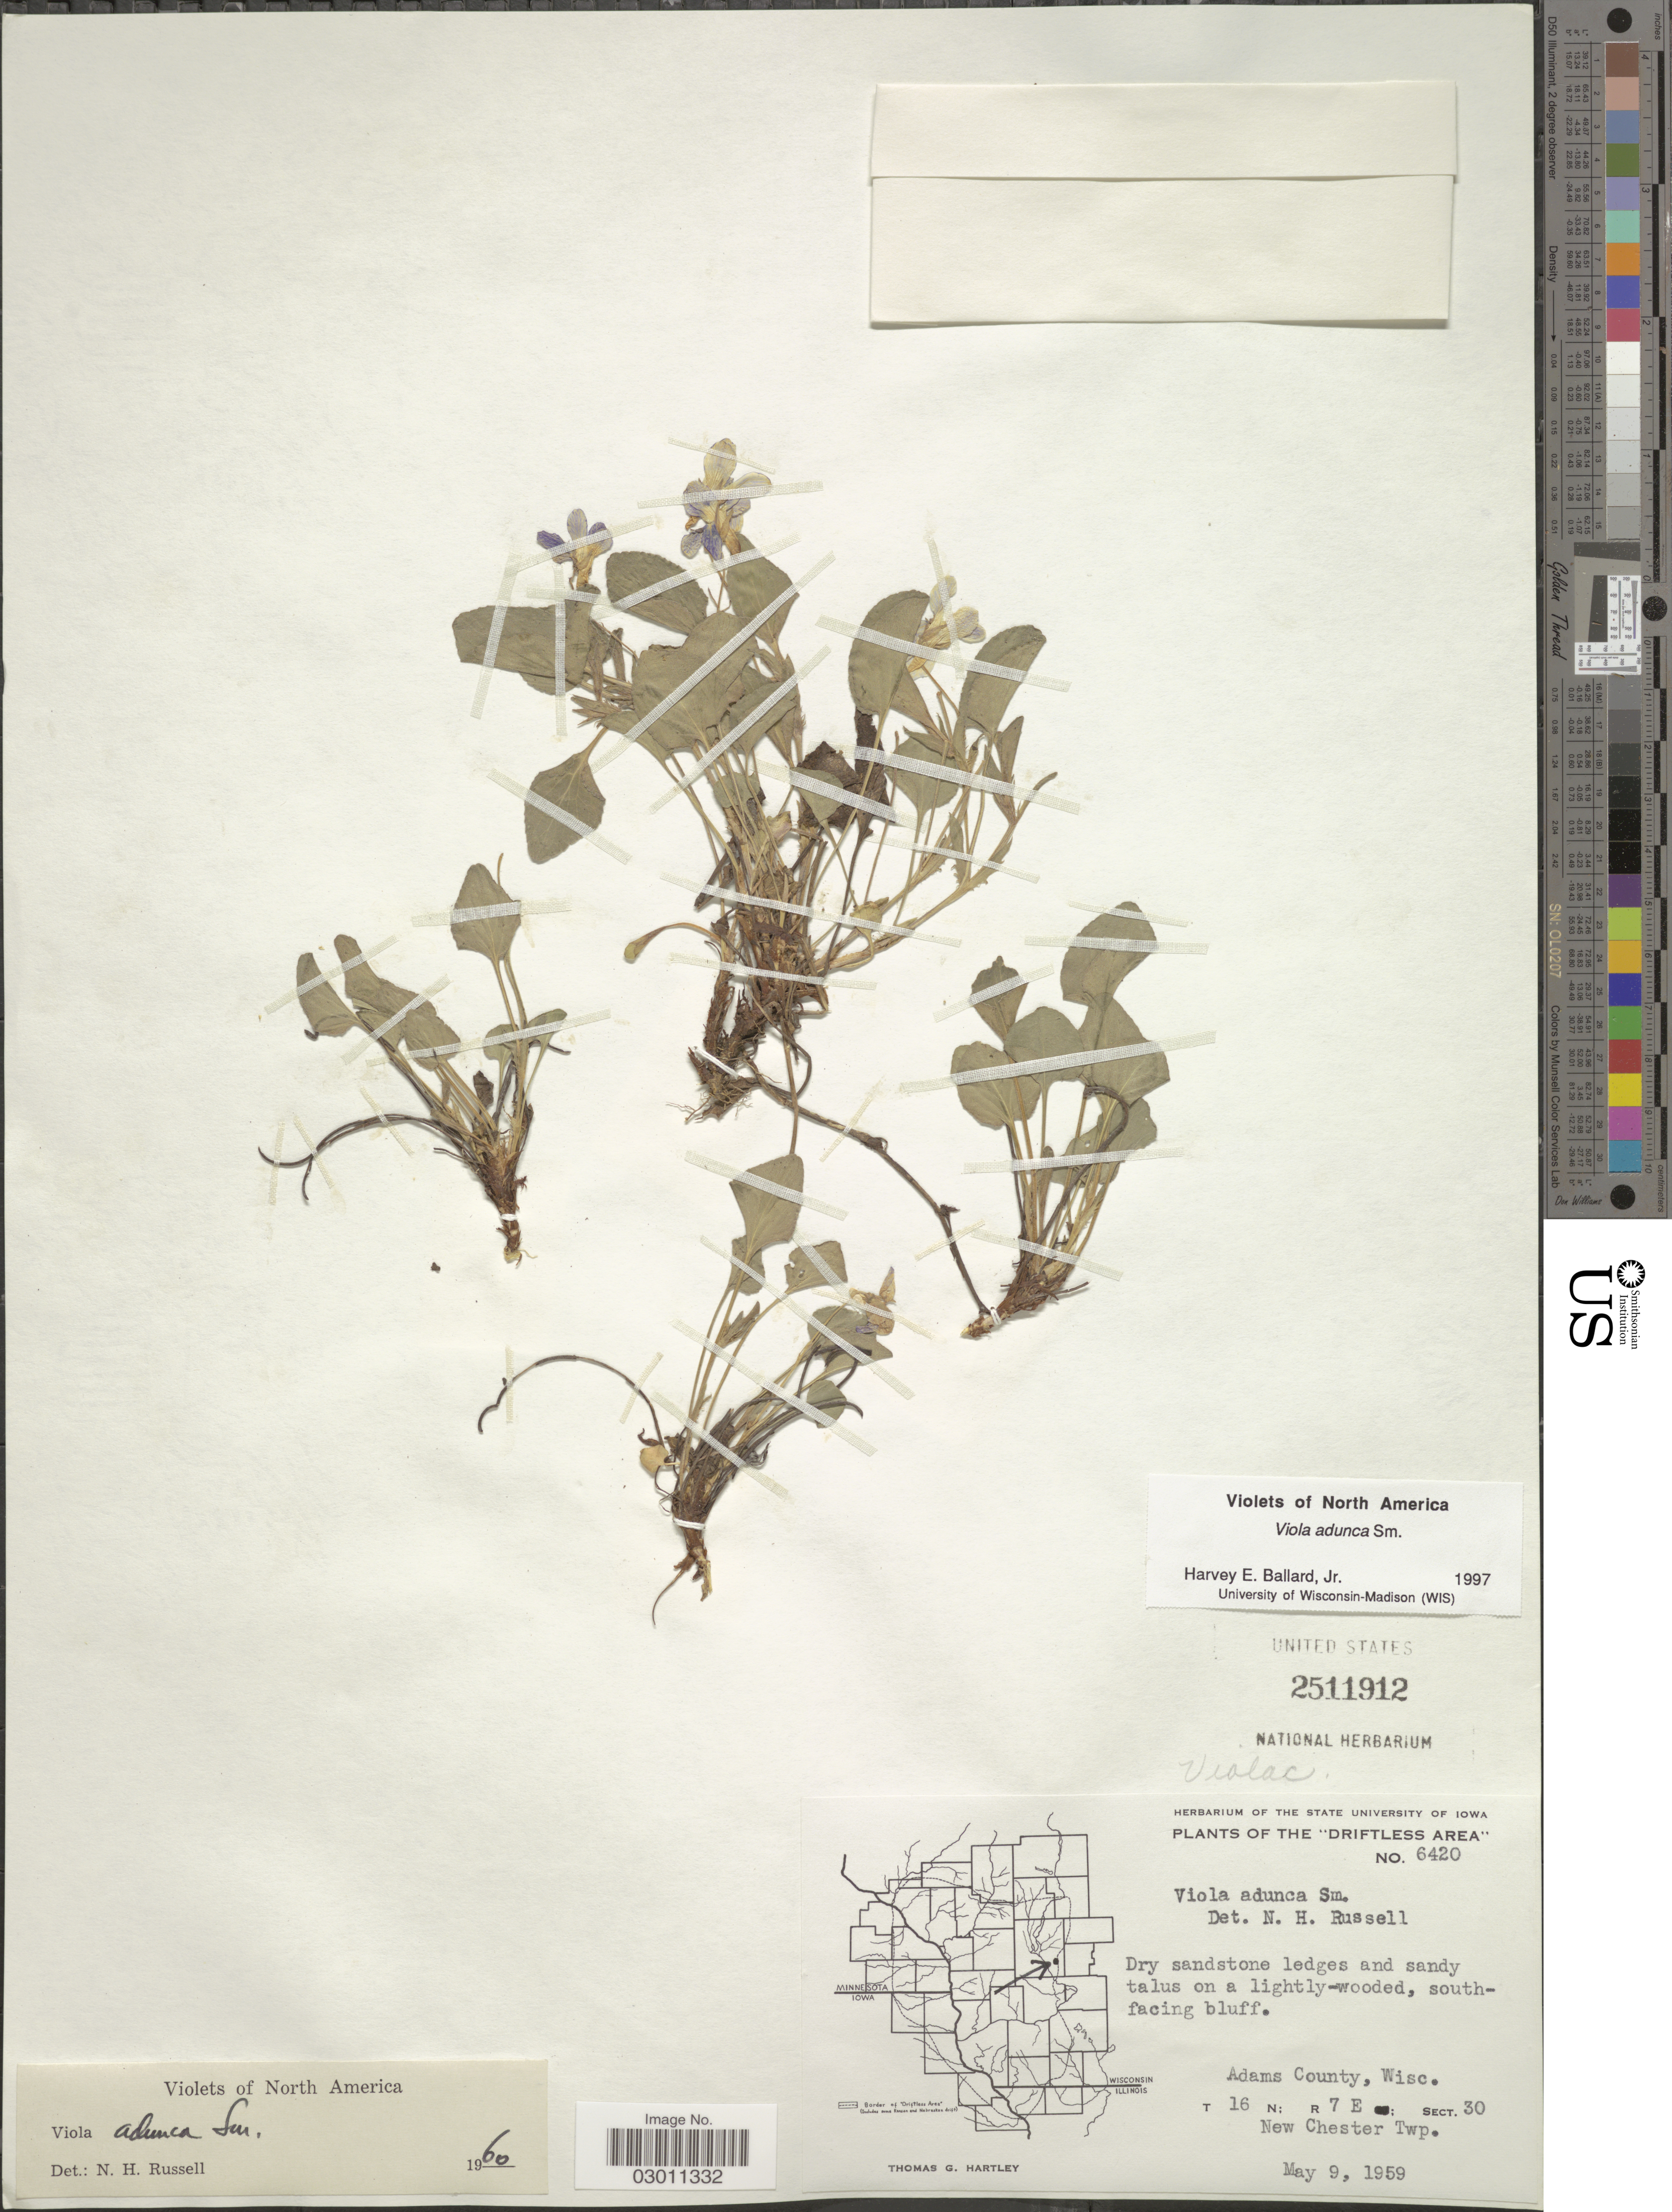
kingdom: Plantae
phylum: Tracheophyta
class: Magnoliopsida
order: Malpighiales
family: Violaceae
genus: Viola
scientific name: Viola adunca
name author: Sm.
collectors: T. G. Hartley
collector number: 6420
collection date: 1959-05-09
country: United States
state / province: Wisconsin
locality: Driftless Area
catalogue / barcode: US 2511912